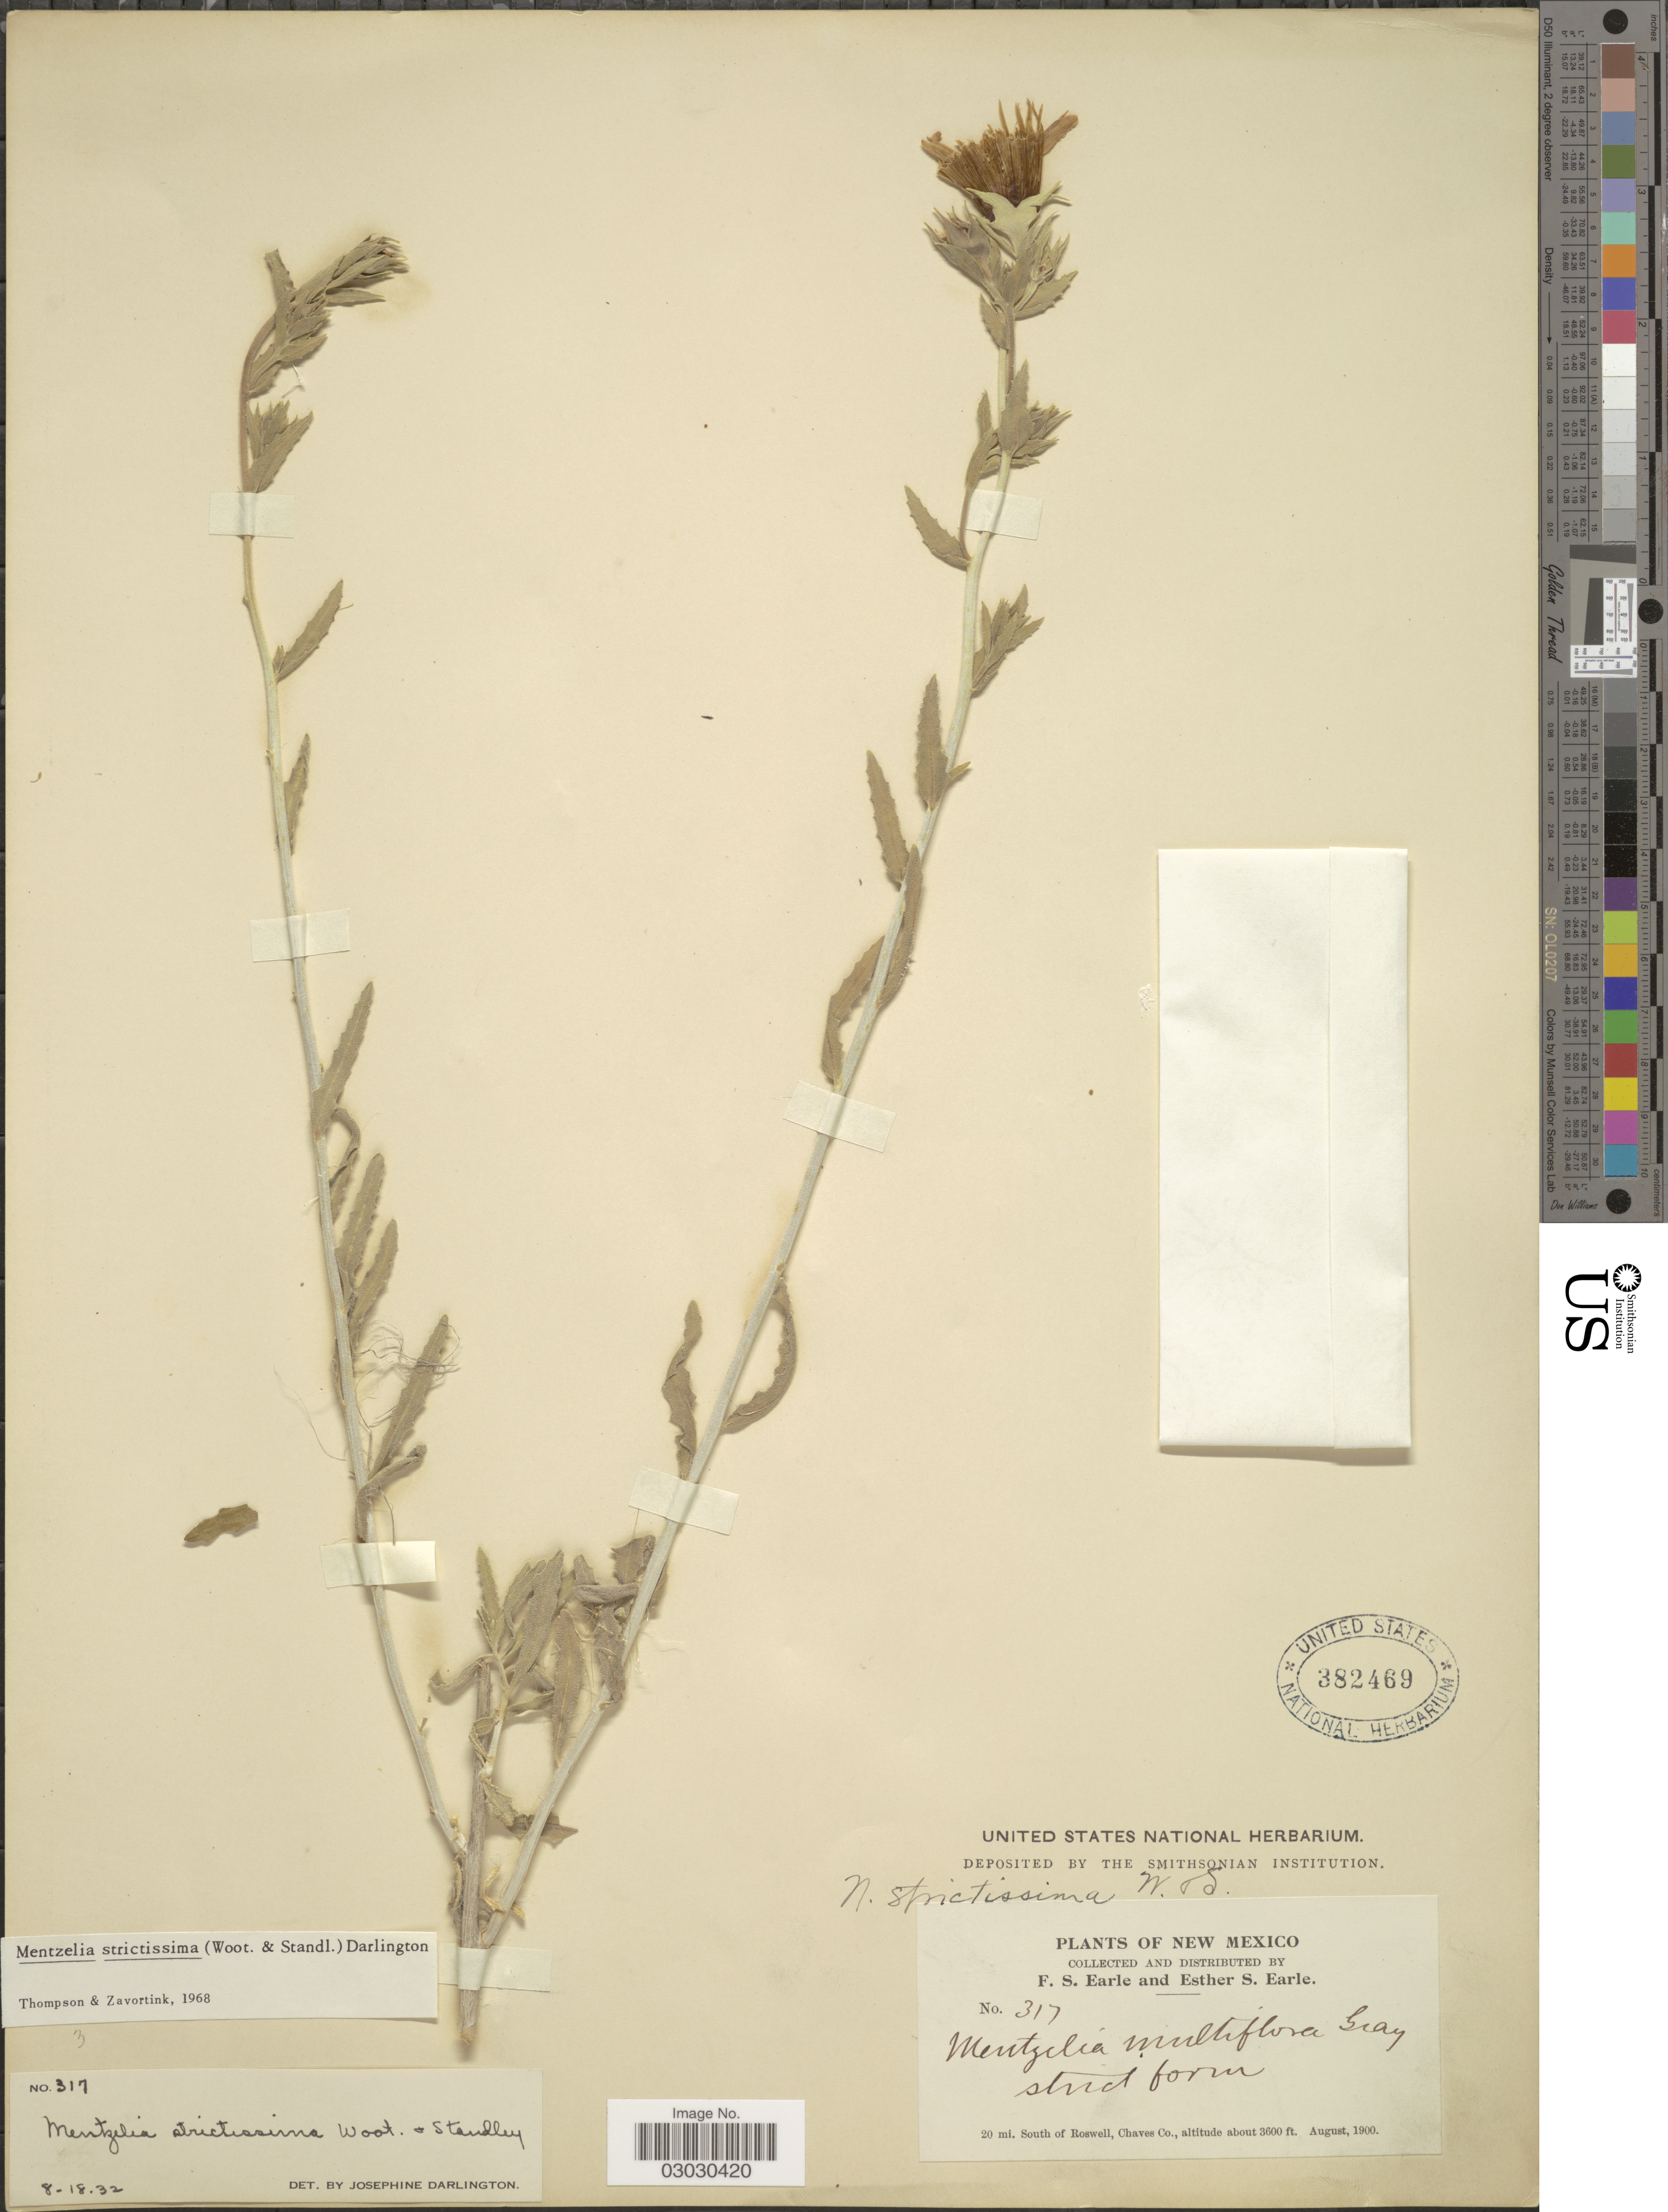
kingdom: Plantae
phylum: Tracheophyta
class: Magnoliopsida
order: Cornales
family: Loasaceae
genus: Mentzelia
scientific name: Mentzelia strictissima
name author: (Wooton & Standl.) J. Darl.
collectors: F. S. Earle & E. S. Earle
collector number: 317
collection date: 1900-08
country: United States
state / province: New Mexico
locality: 20 mi. South of Roswell, Chaves Co.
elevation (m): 1097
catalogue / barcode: US 382469